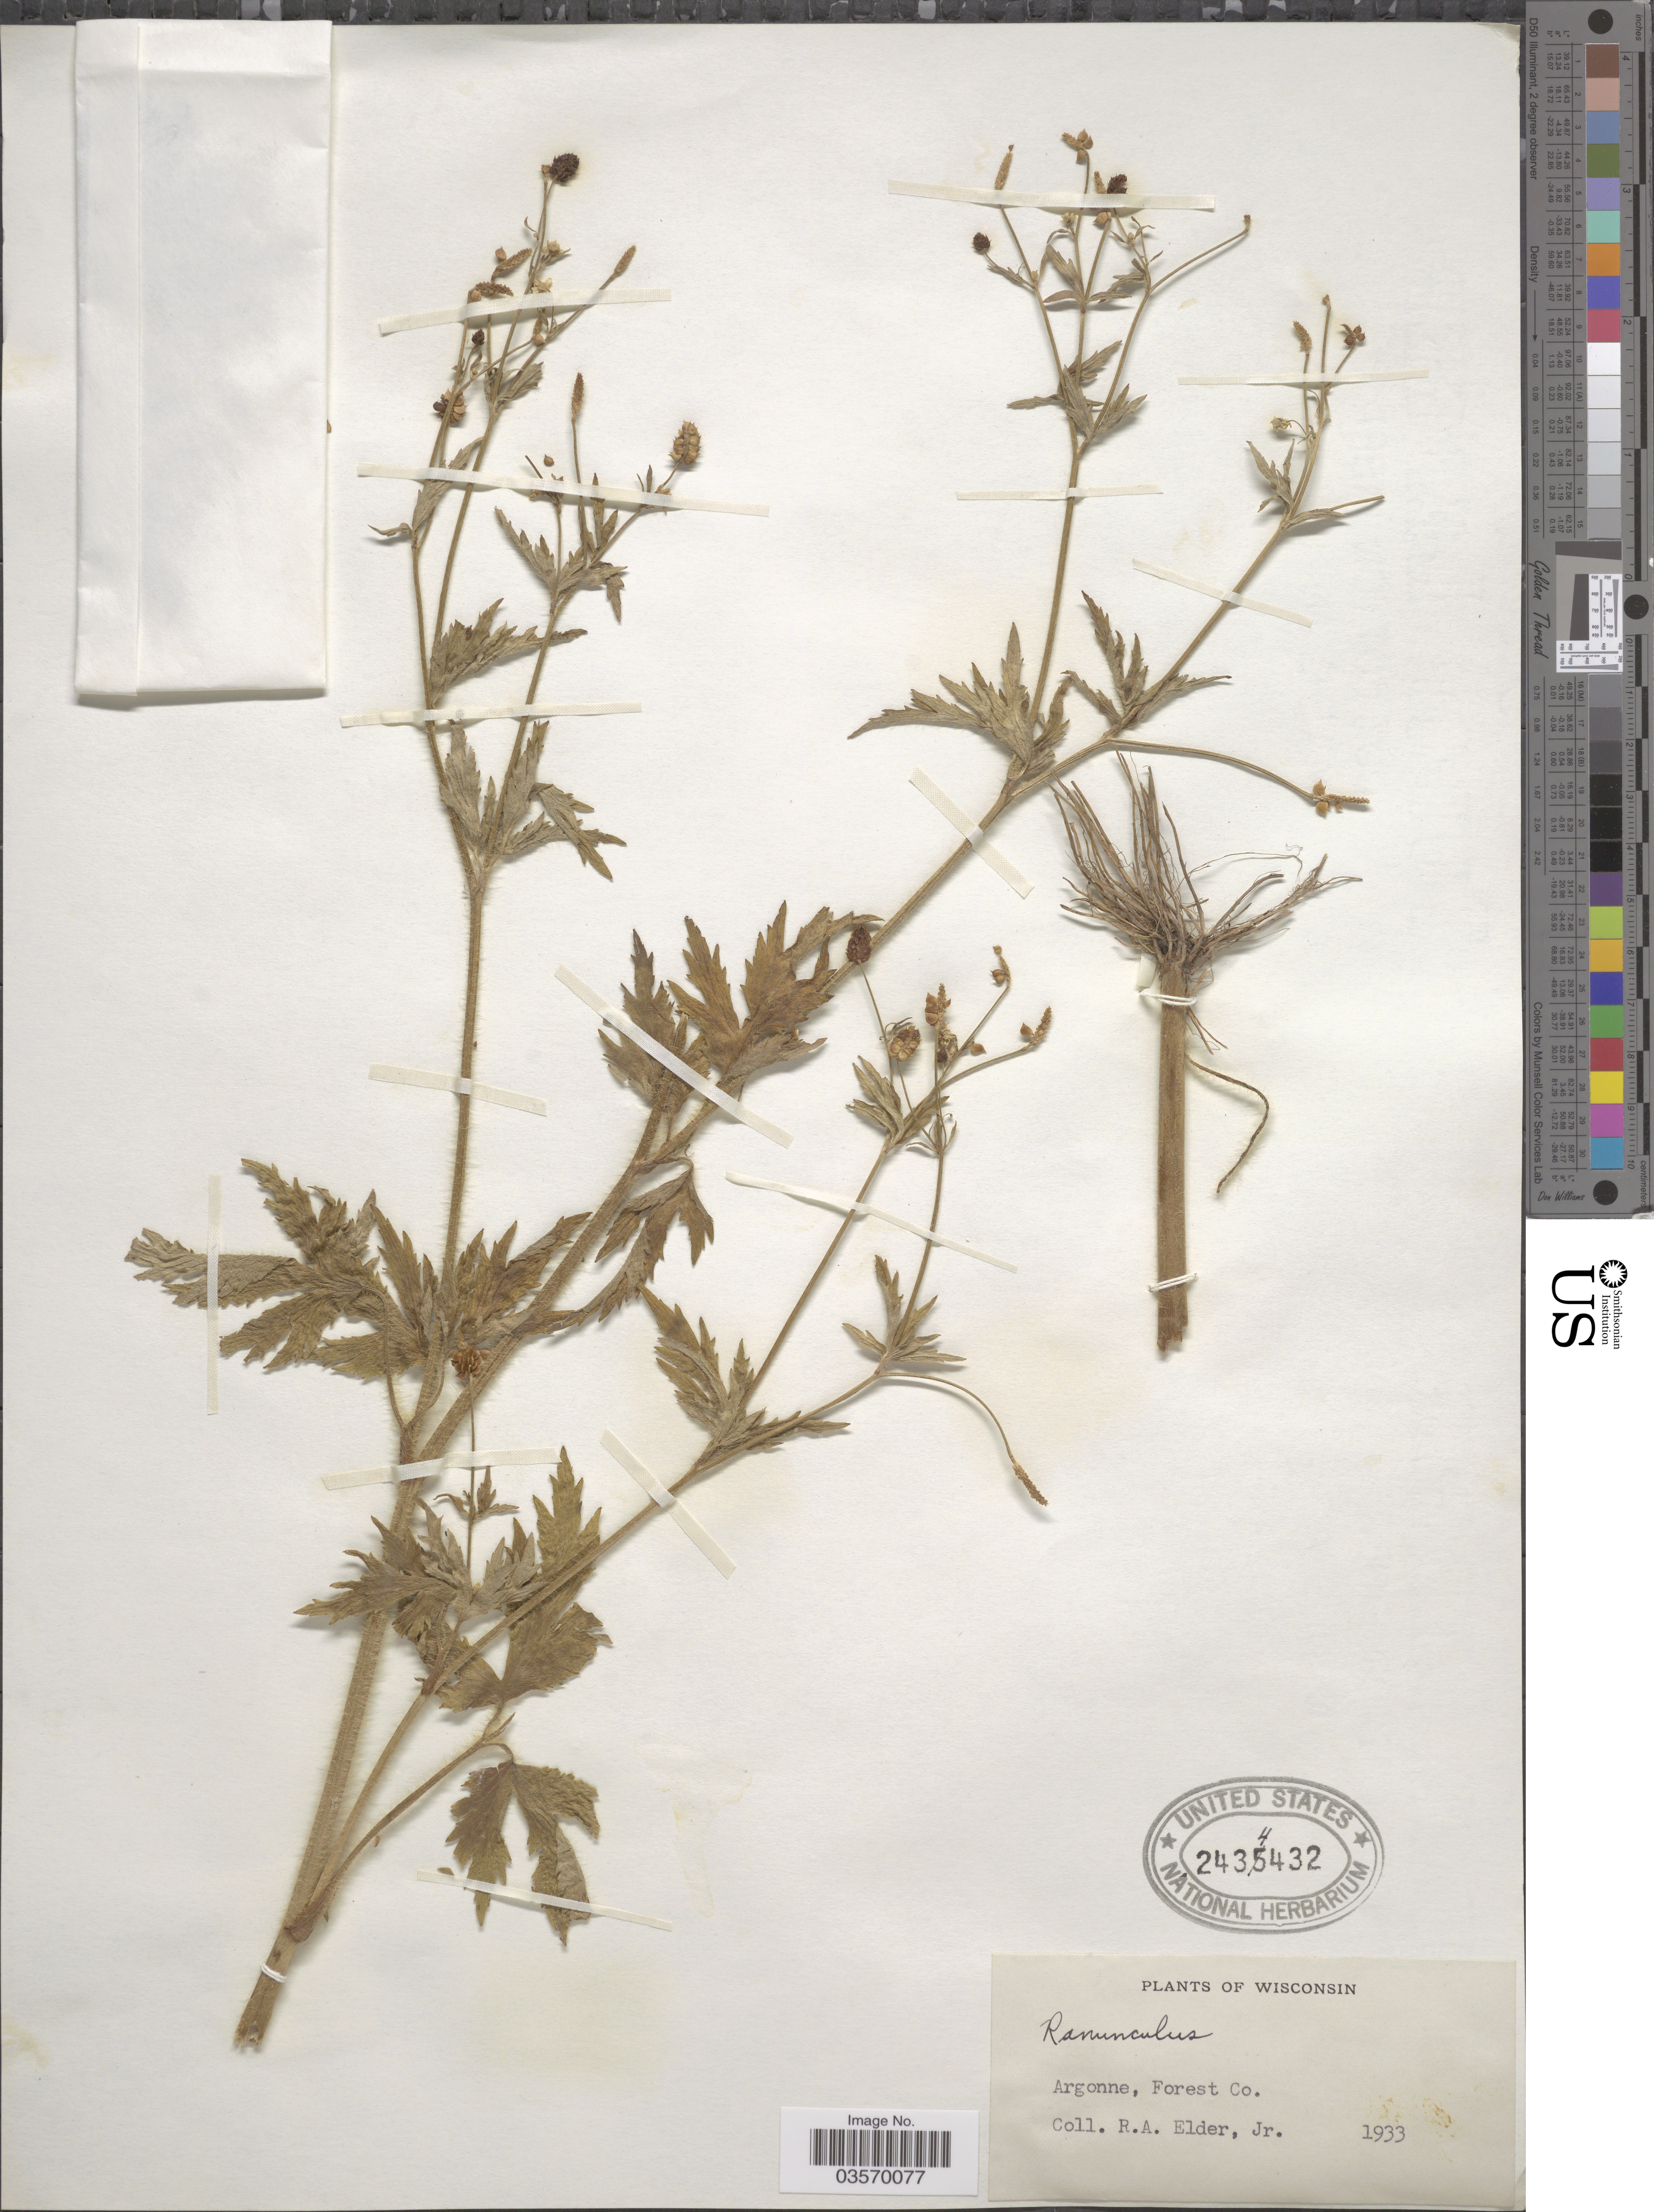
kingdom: Plantae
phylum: Tracheophyta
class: Magnoliopsida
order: Ranunculales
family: Ranunculaceae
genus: Ranunculus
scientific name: Ranunculus sp.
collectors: R. Elder Jr.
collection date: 1933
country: United States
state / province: Wisconsin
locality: Argonne, Forest Co.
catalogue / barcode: US 2434432